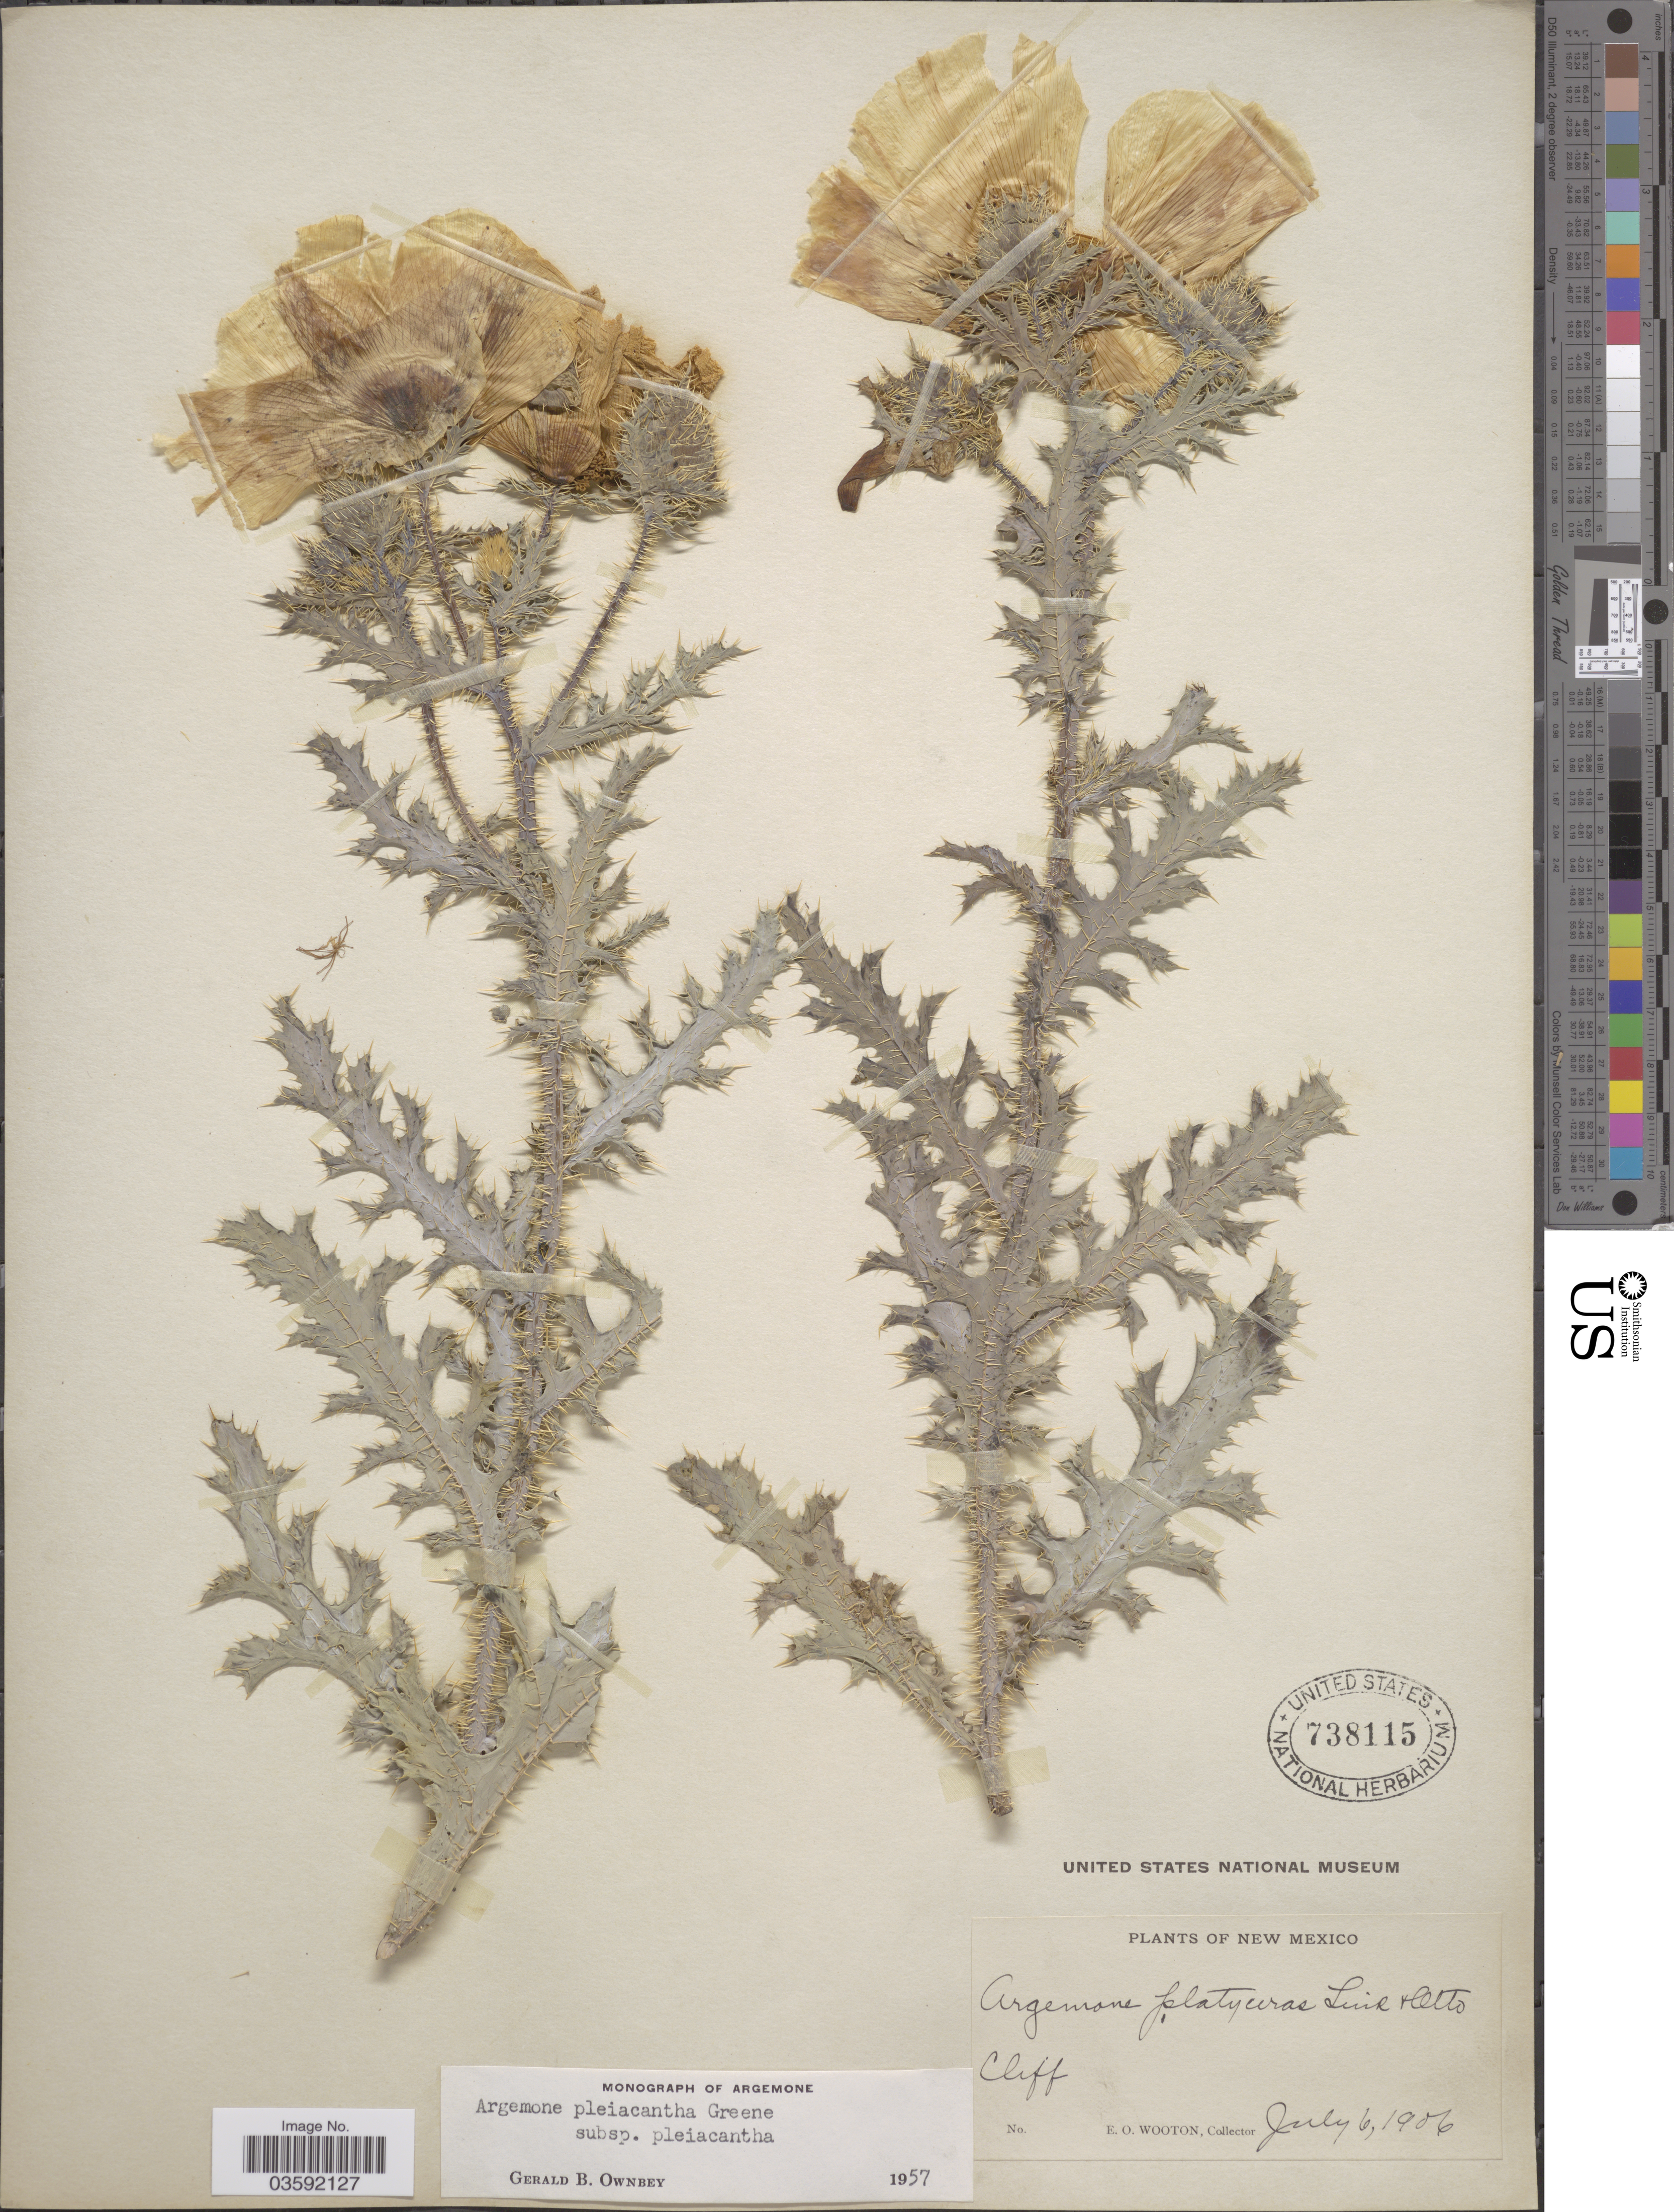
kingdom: Plantae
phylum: Tracheophyta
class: Magnoliopsida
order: Ranunculales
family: Papaveraceae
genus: Argemone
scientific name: Argemone pleiacantha subsp. pleiacantha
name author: Greene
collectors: E. O. Wooton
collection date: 1906-07-06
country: United States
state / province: New Mexico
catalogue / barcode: US 738115